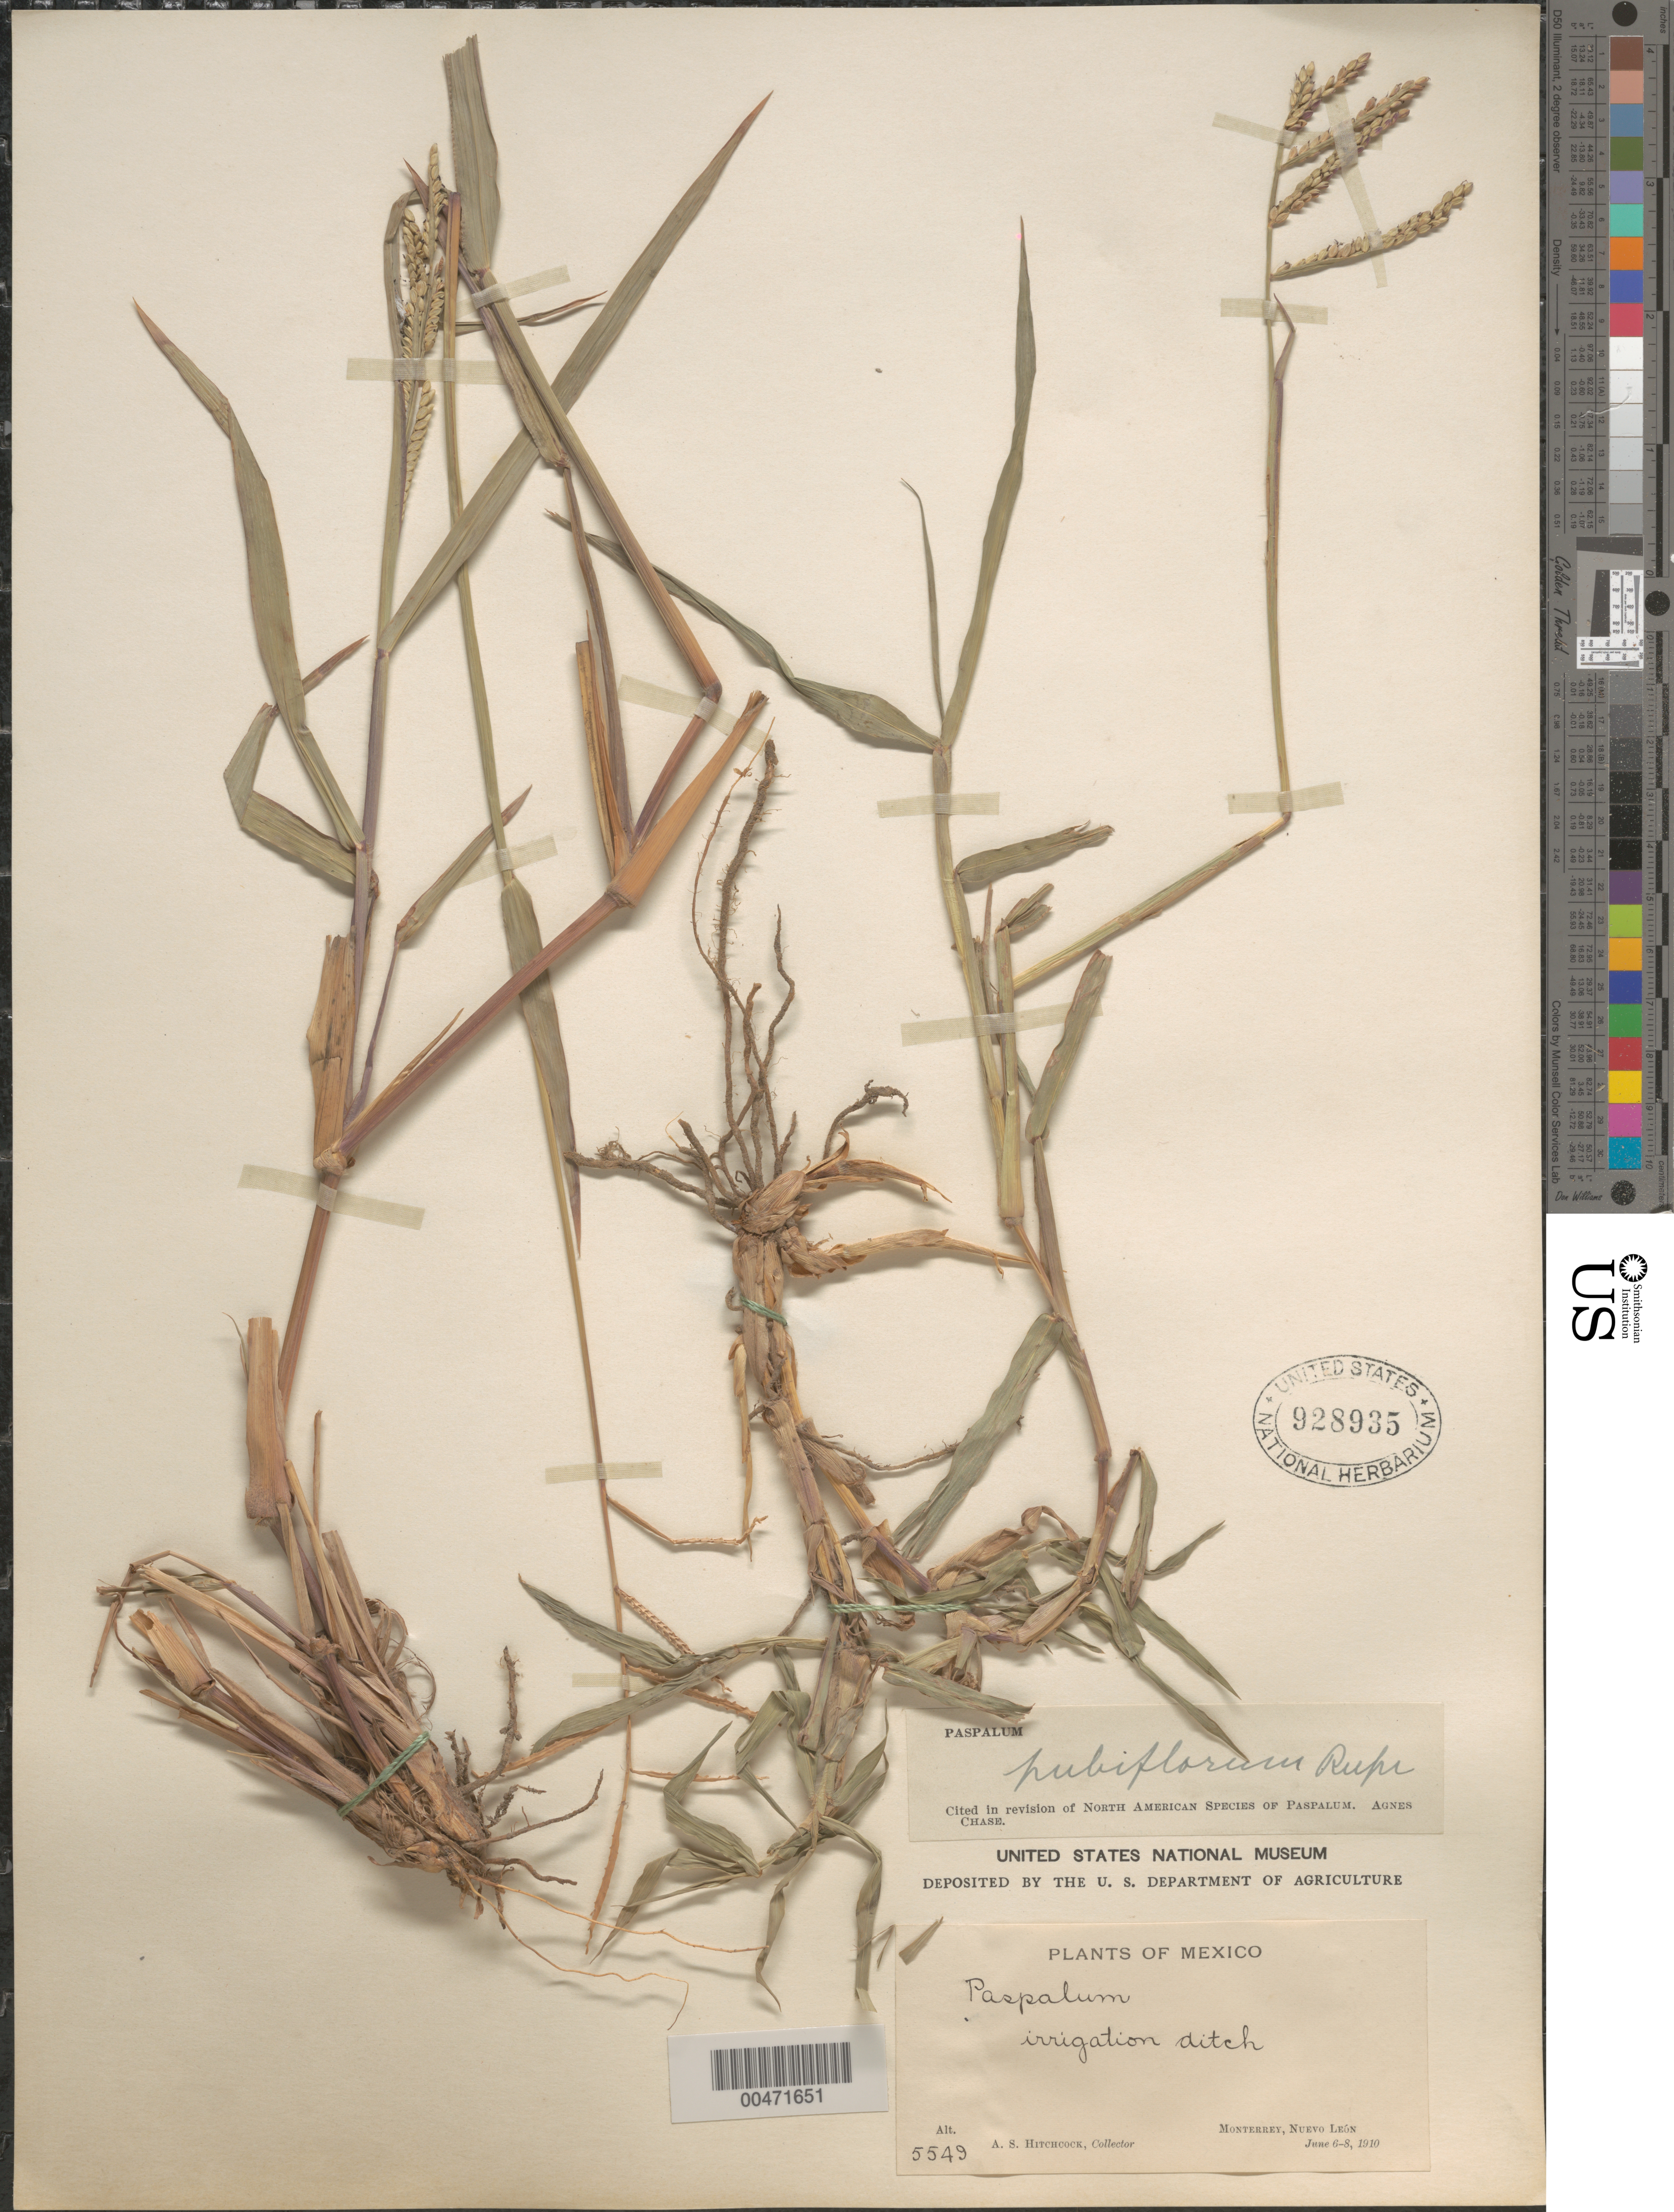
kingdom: Plantae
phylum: Tracheophyta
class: Liliopsida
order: Poales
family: Poaceae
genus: Paspalum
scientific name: Paspalum pubiflorum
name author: Rupr. ex E. Fourn.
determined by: Chase, [M.] Agnes, (US)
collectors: A. S. Hitchcock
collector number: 5549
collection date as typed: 6 Jun 1910 to 8 Jun 1910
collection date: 1910-06-06/1910-06-08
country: Mexico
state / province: Nuevo León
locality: Monterrey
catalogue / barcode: US 928935